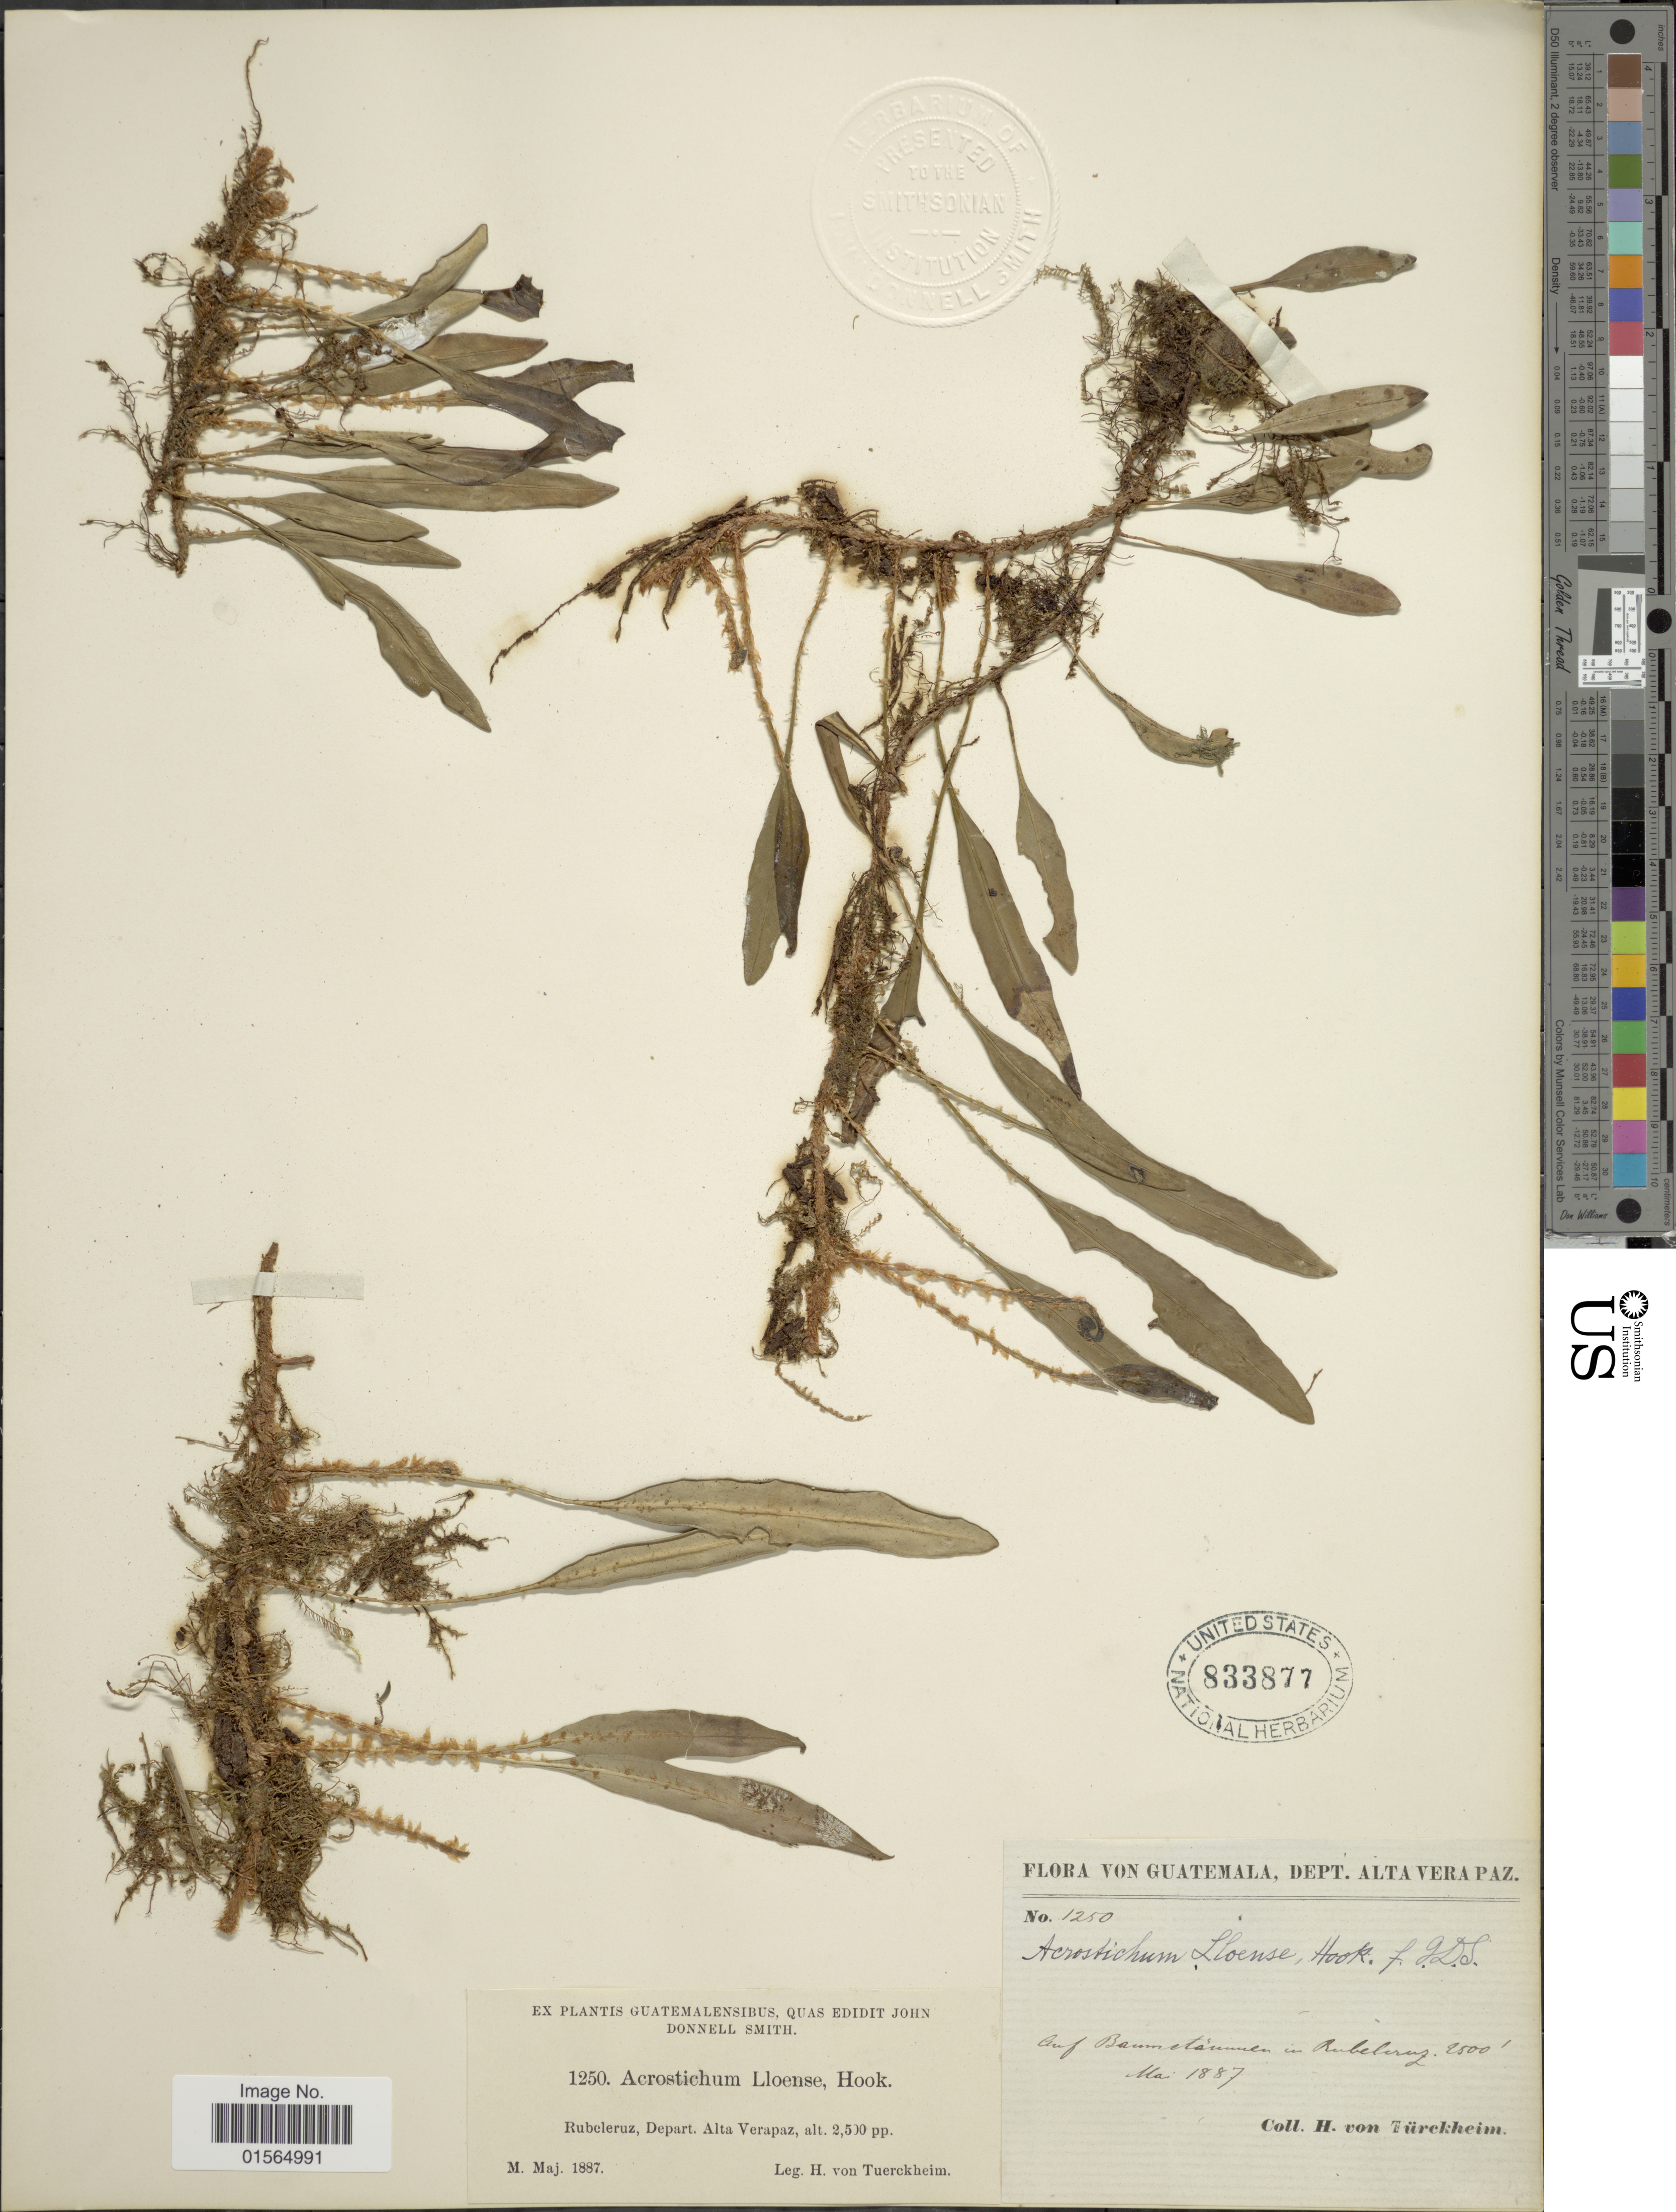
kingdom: Plantae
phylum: Tracheophyta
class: Polypodiopsida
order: Polypodiales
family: Dryopteridaceae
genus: Elaphoglossum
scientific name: Elaphoglossum revolutum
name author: (Liebm.) T. Moore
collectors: H. von Türckheim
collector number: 1250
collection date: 1887-05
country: Guatemala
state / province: Alta Verapaz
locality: Rubeleruz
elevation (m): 762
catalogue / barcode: US 833877